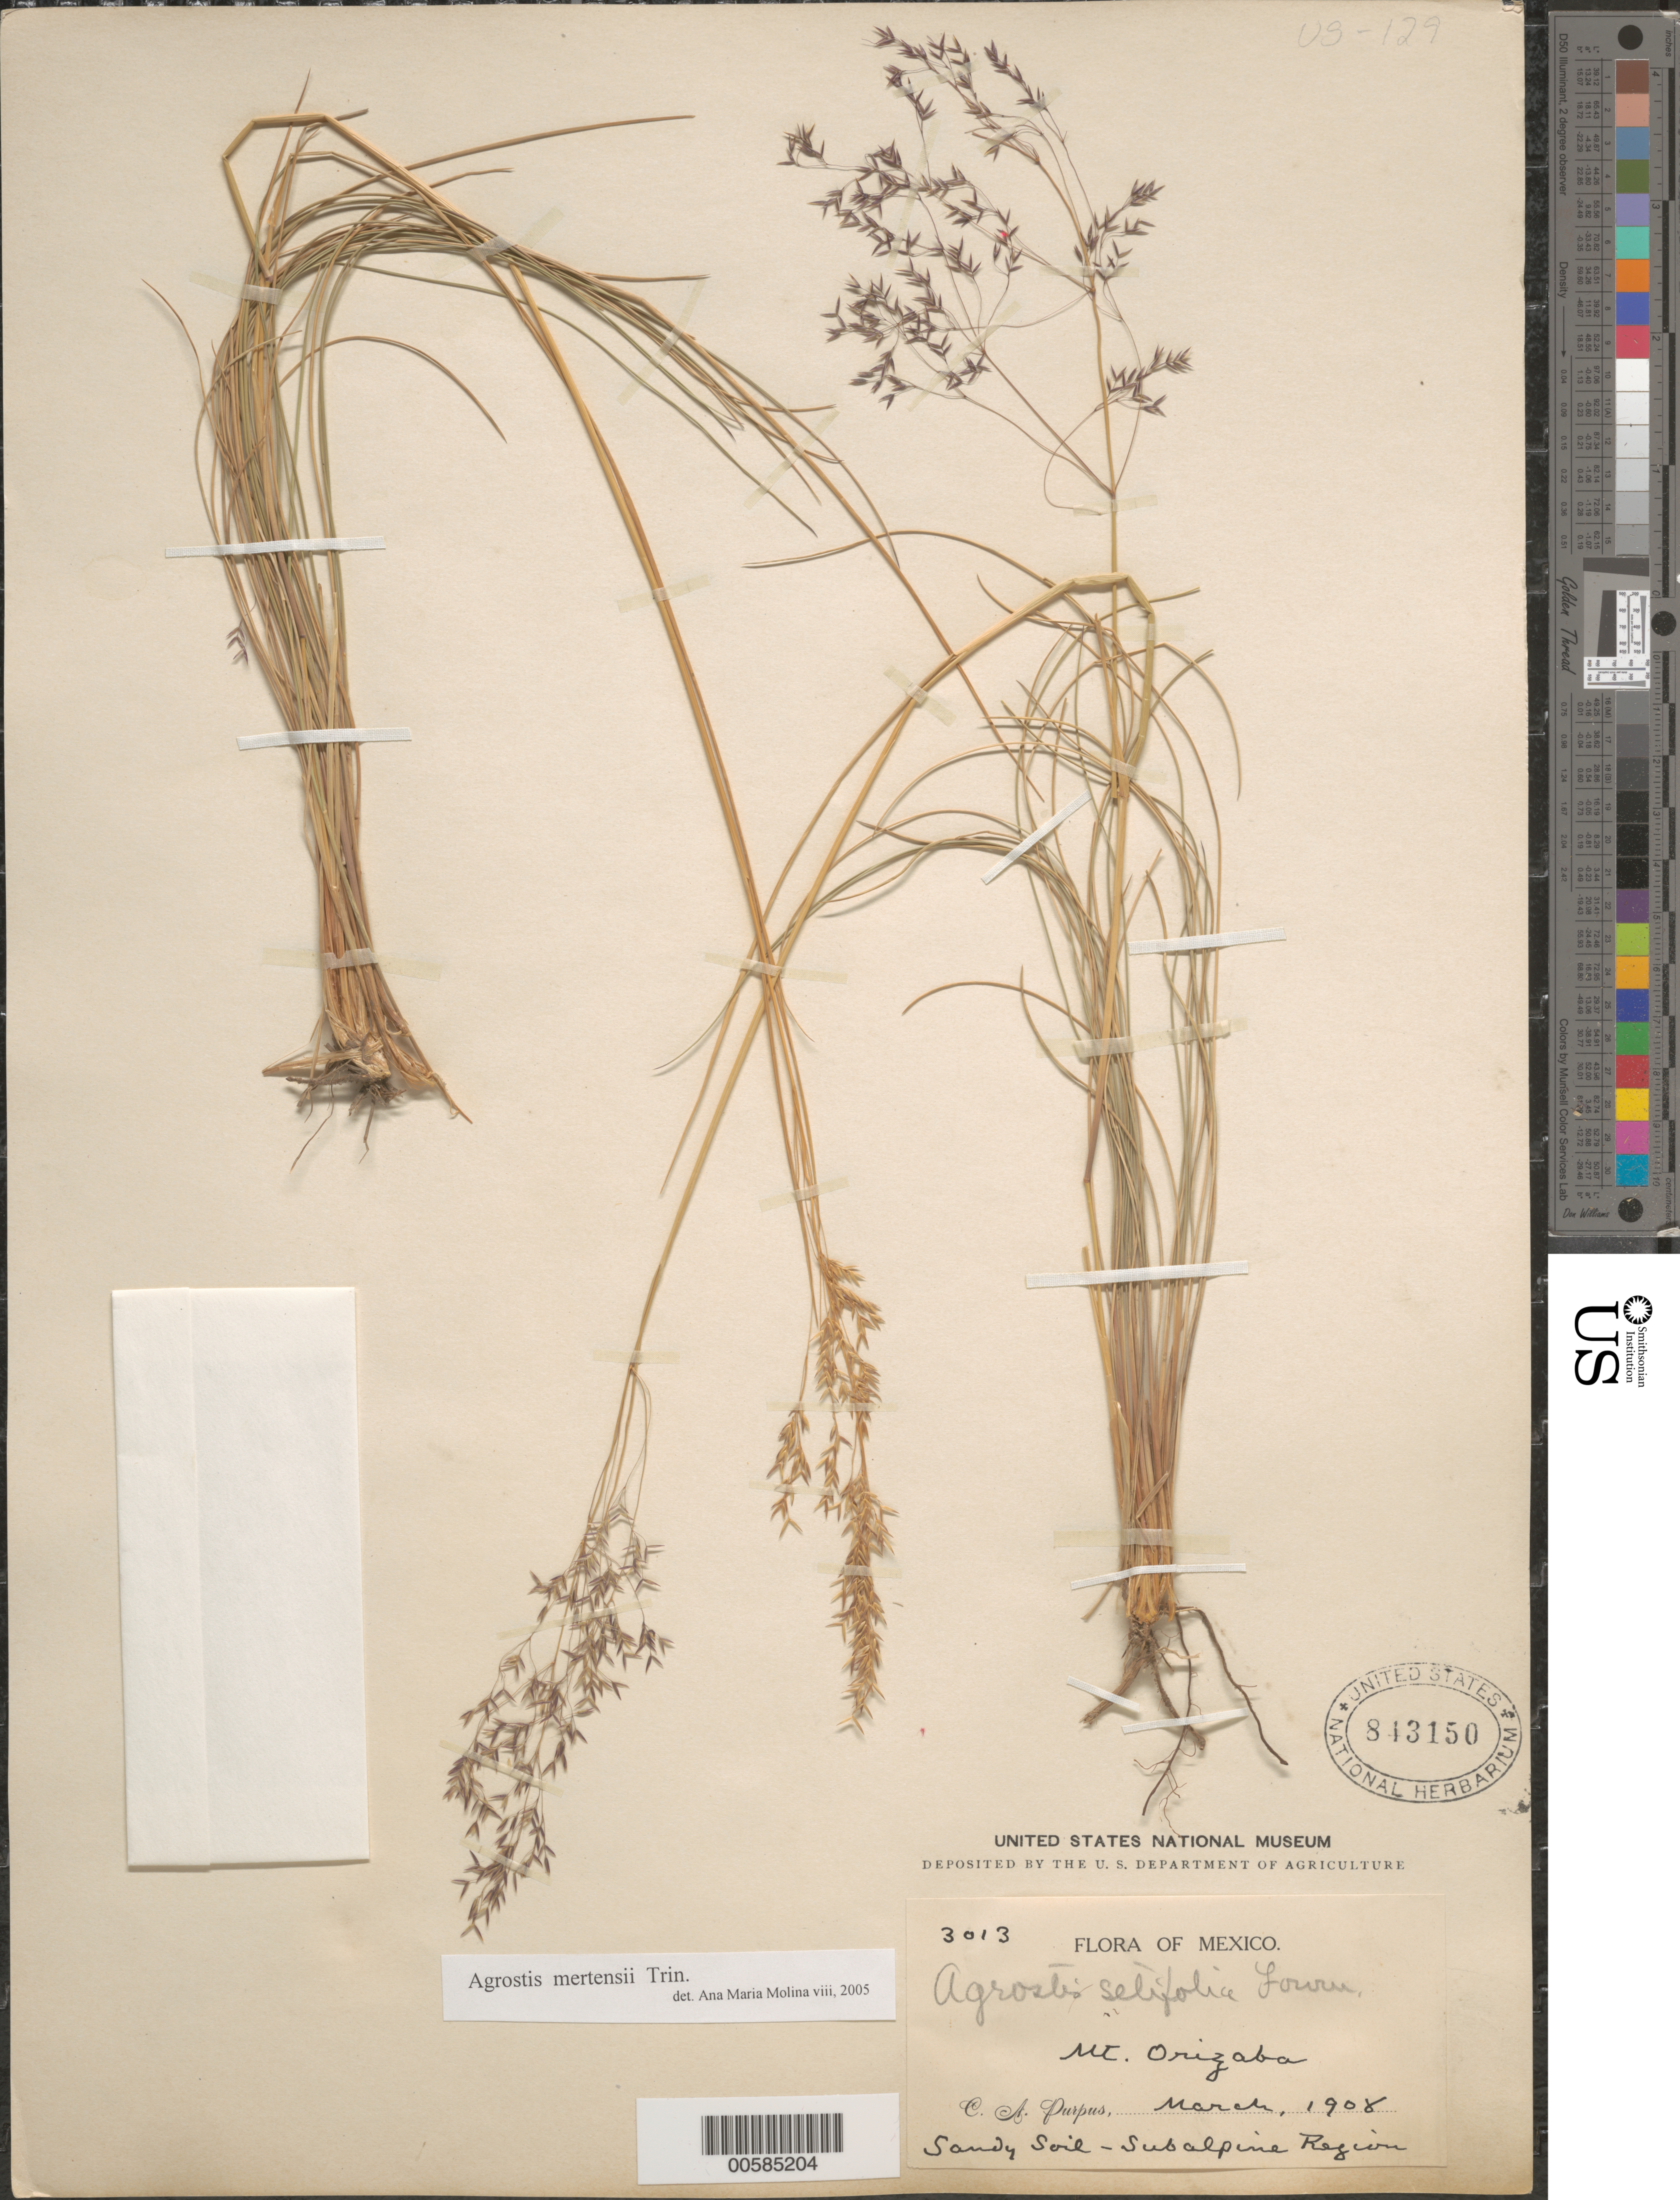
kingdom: Plantae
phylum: Tracheophyta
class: Liliopsida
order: Poales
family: Poaceae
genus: Agrostis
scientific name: Agrostis mertensii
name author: Trin.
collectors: C. A. Purpus et al.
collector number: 3013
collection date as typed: Mar 1908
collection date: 1908-03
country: Mexico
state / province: Puebla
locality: Mt. Orizaba.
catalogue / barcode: US 843150